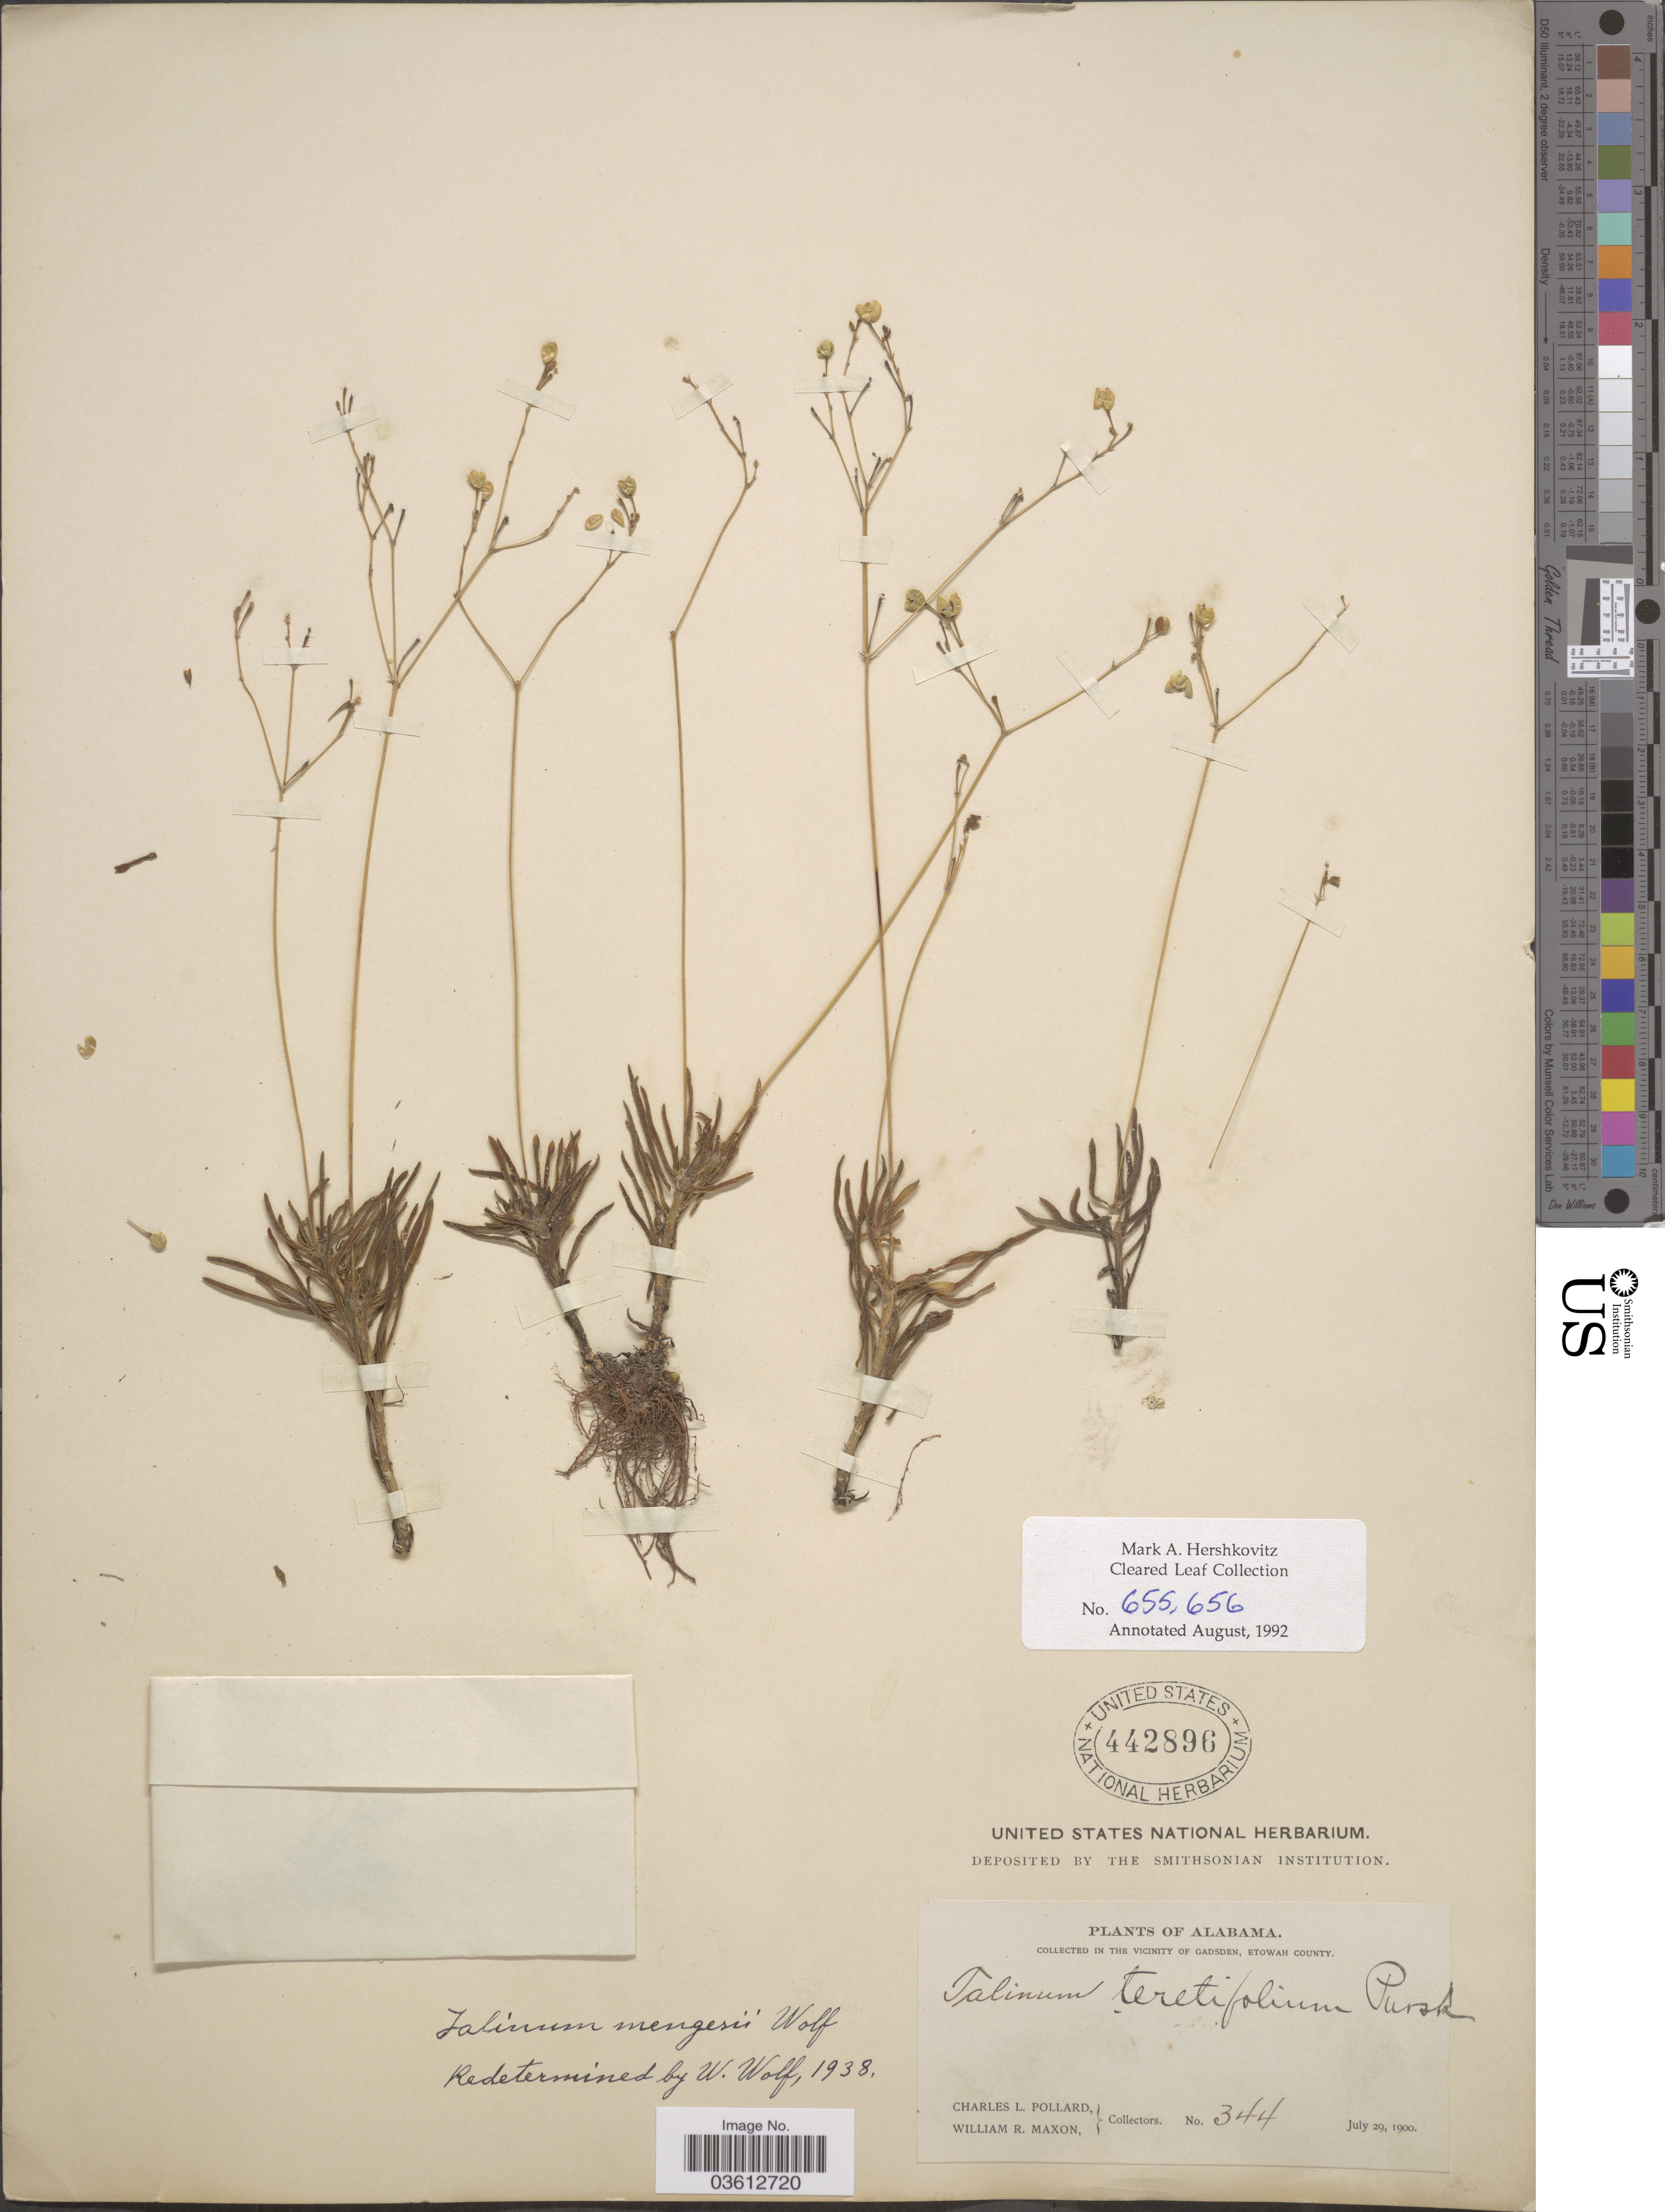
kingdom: Plantae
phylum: Tracheophyta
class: Magnoliopsida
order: Caryophyllales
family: Talinaceae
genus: Talinum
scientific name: Talinum mengesii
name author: W. Wolf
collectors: C. L. Pollard & W. R. Maxon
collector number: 344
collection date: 1900-07-29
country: United States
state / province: Alabama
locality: In the vicinity of Gadsden, Etowah County.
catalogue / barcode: US 442896